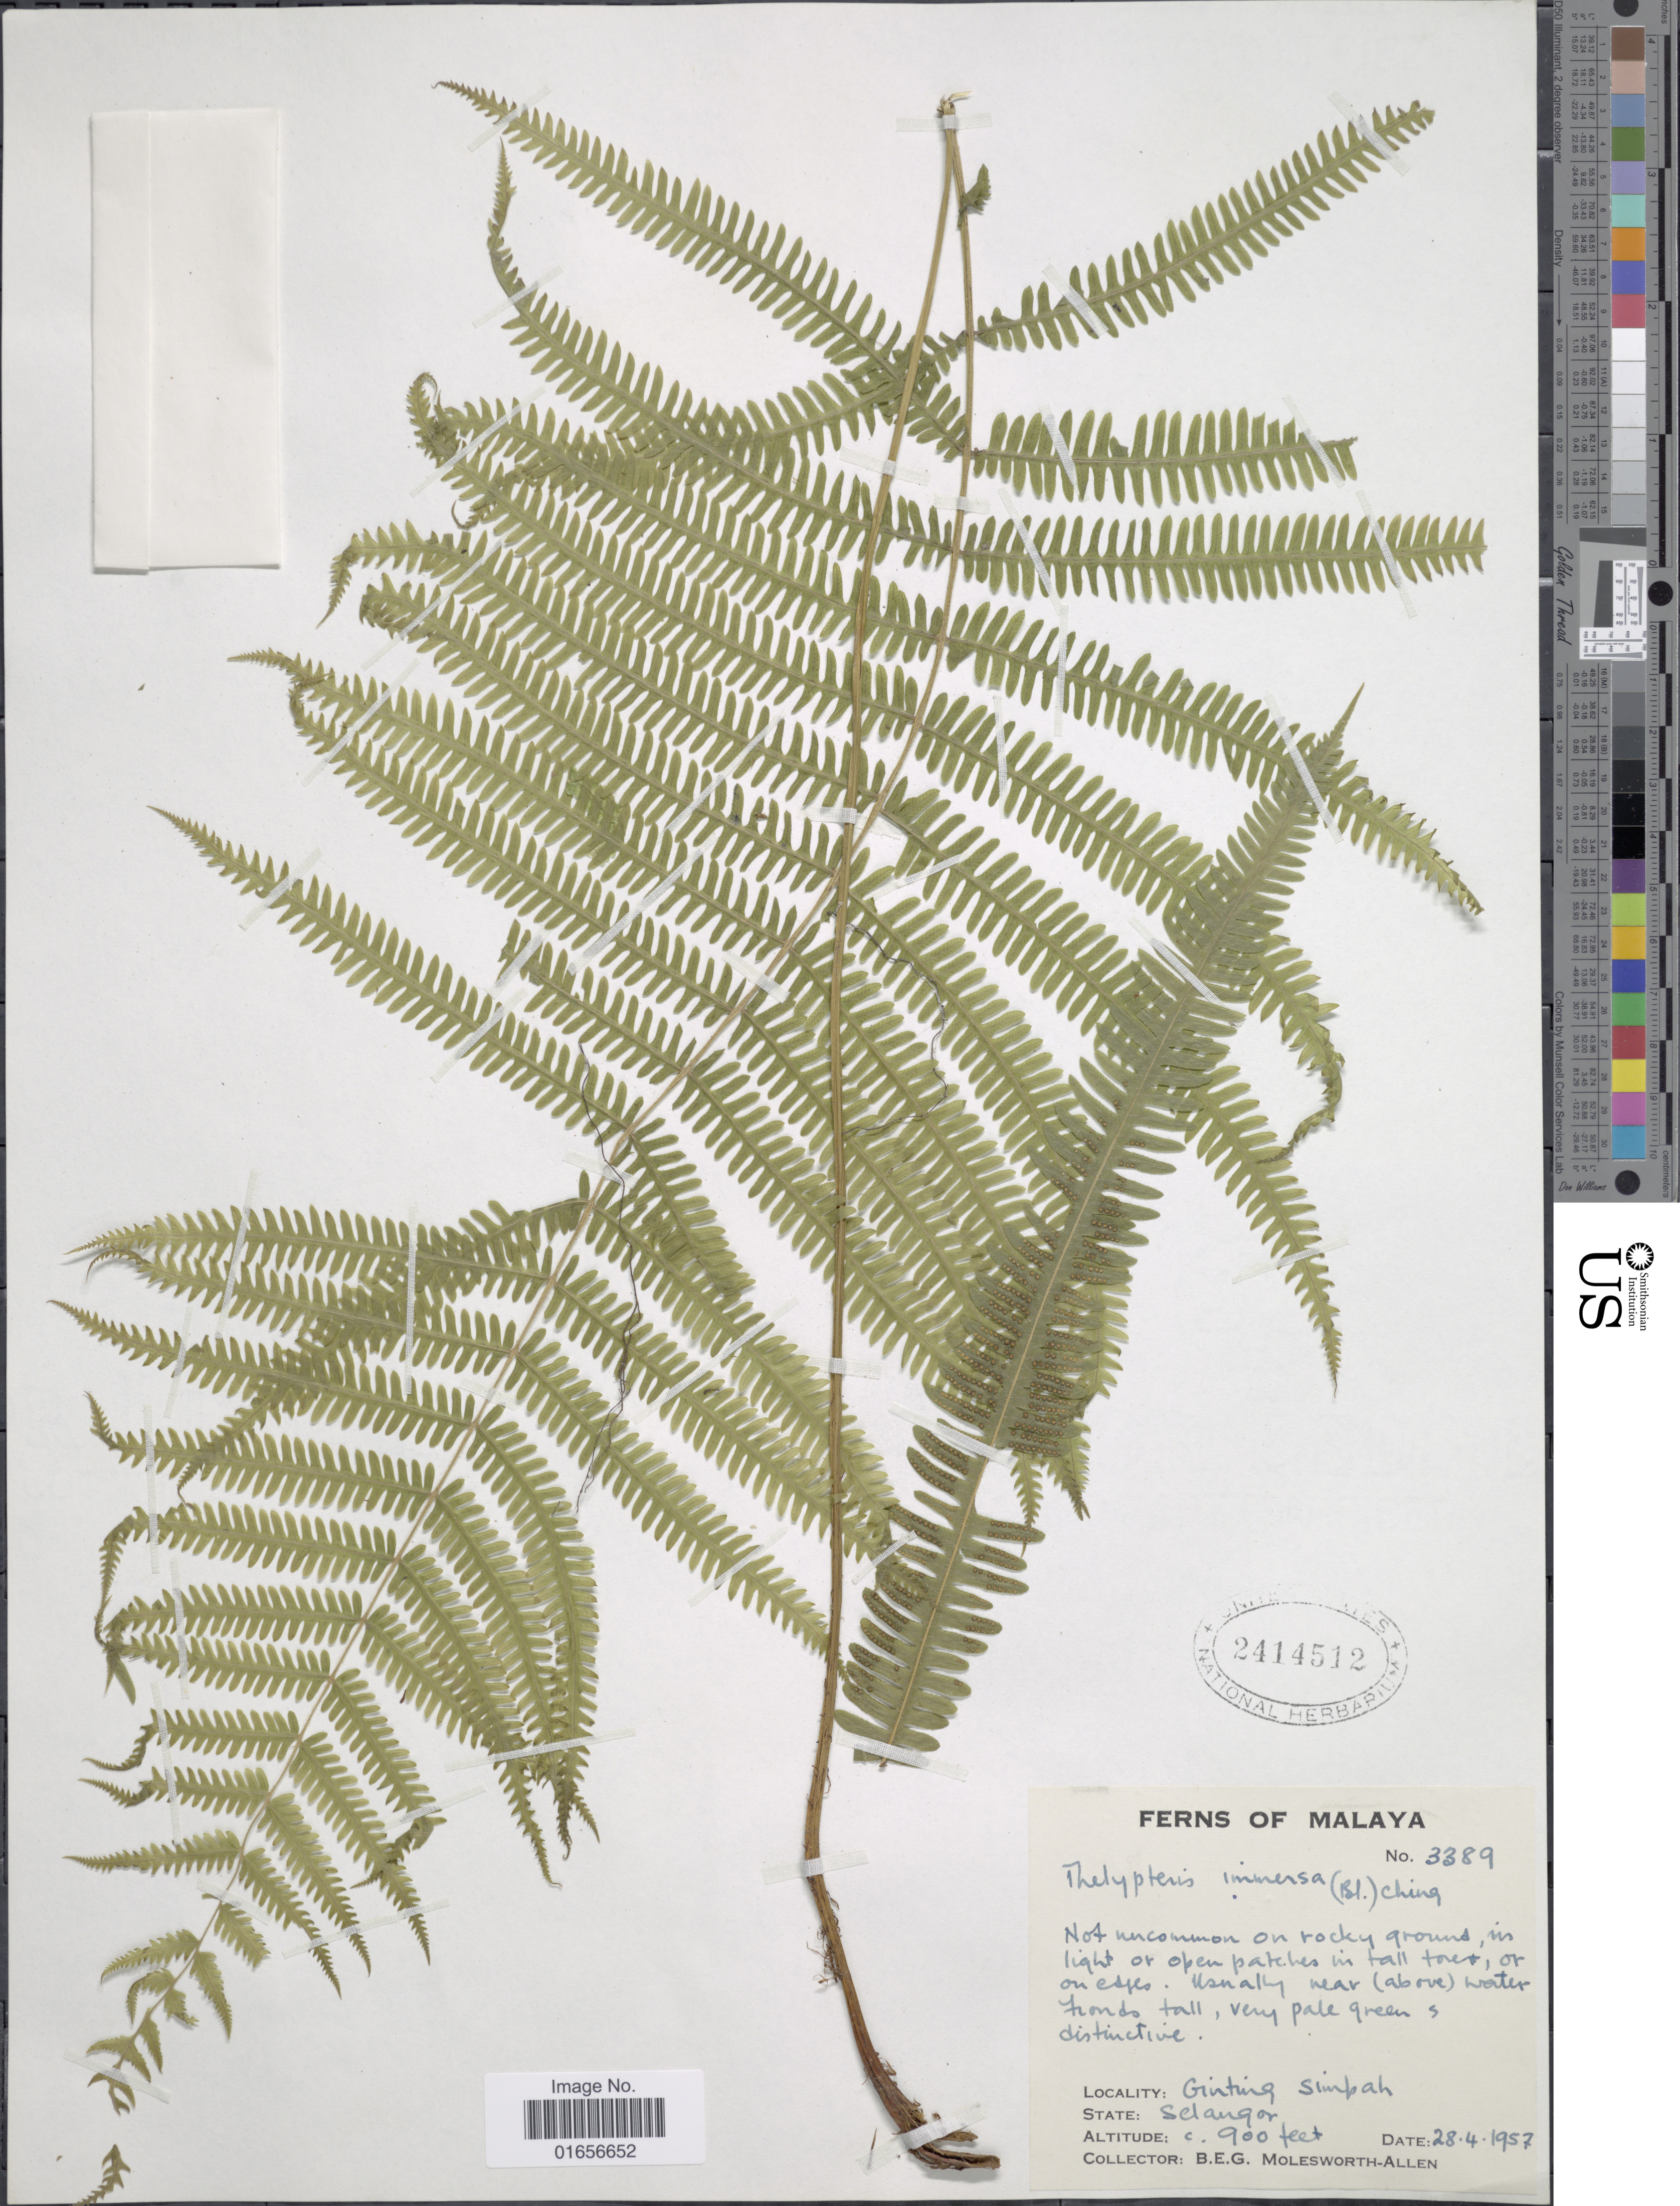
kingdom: Plantae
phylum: Tracheophyta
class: Polypodiopsida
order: Polypodiales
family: Thelypteridaceae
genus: Amphineuron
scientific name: Amphineuron immersum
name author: (Blume) Holttum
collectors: B. E. G. Molesworth-Allen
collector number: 3389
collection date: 1957-04-28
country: Malaysia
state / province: Selangor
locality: Malaya, Ginting Simpah, Selangor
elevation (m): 274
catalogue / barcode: US 2414512